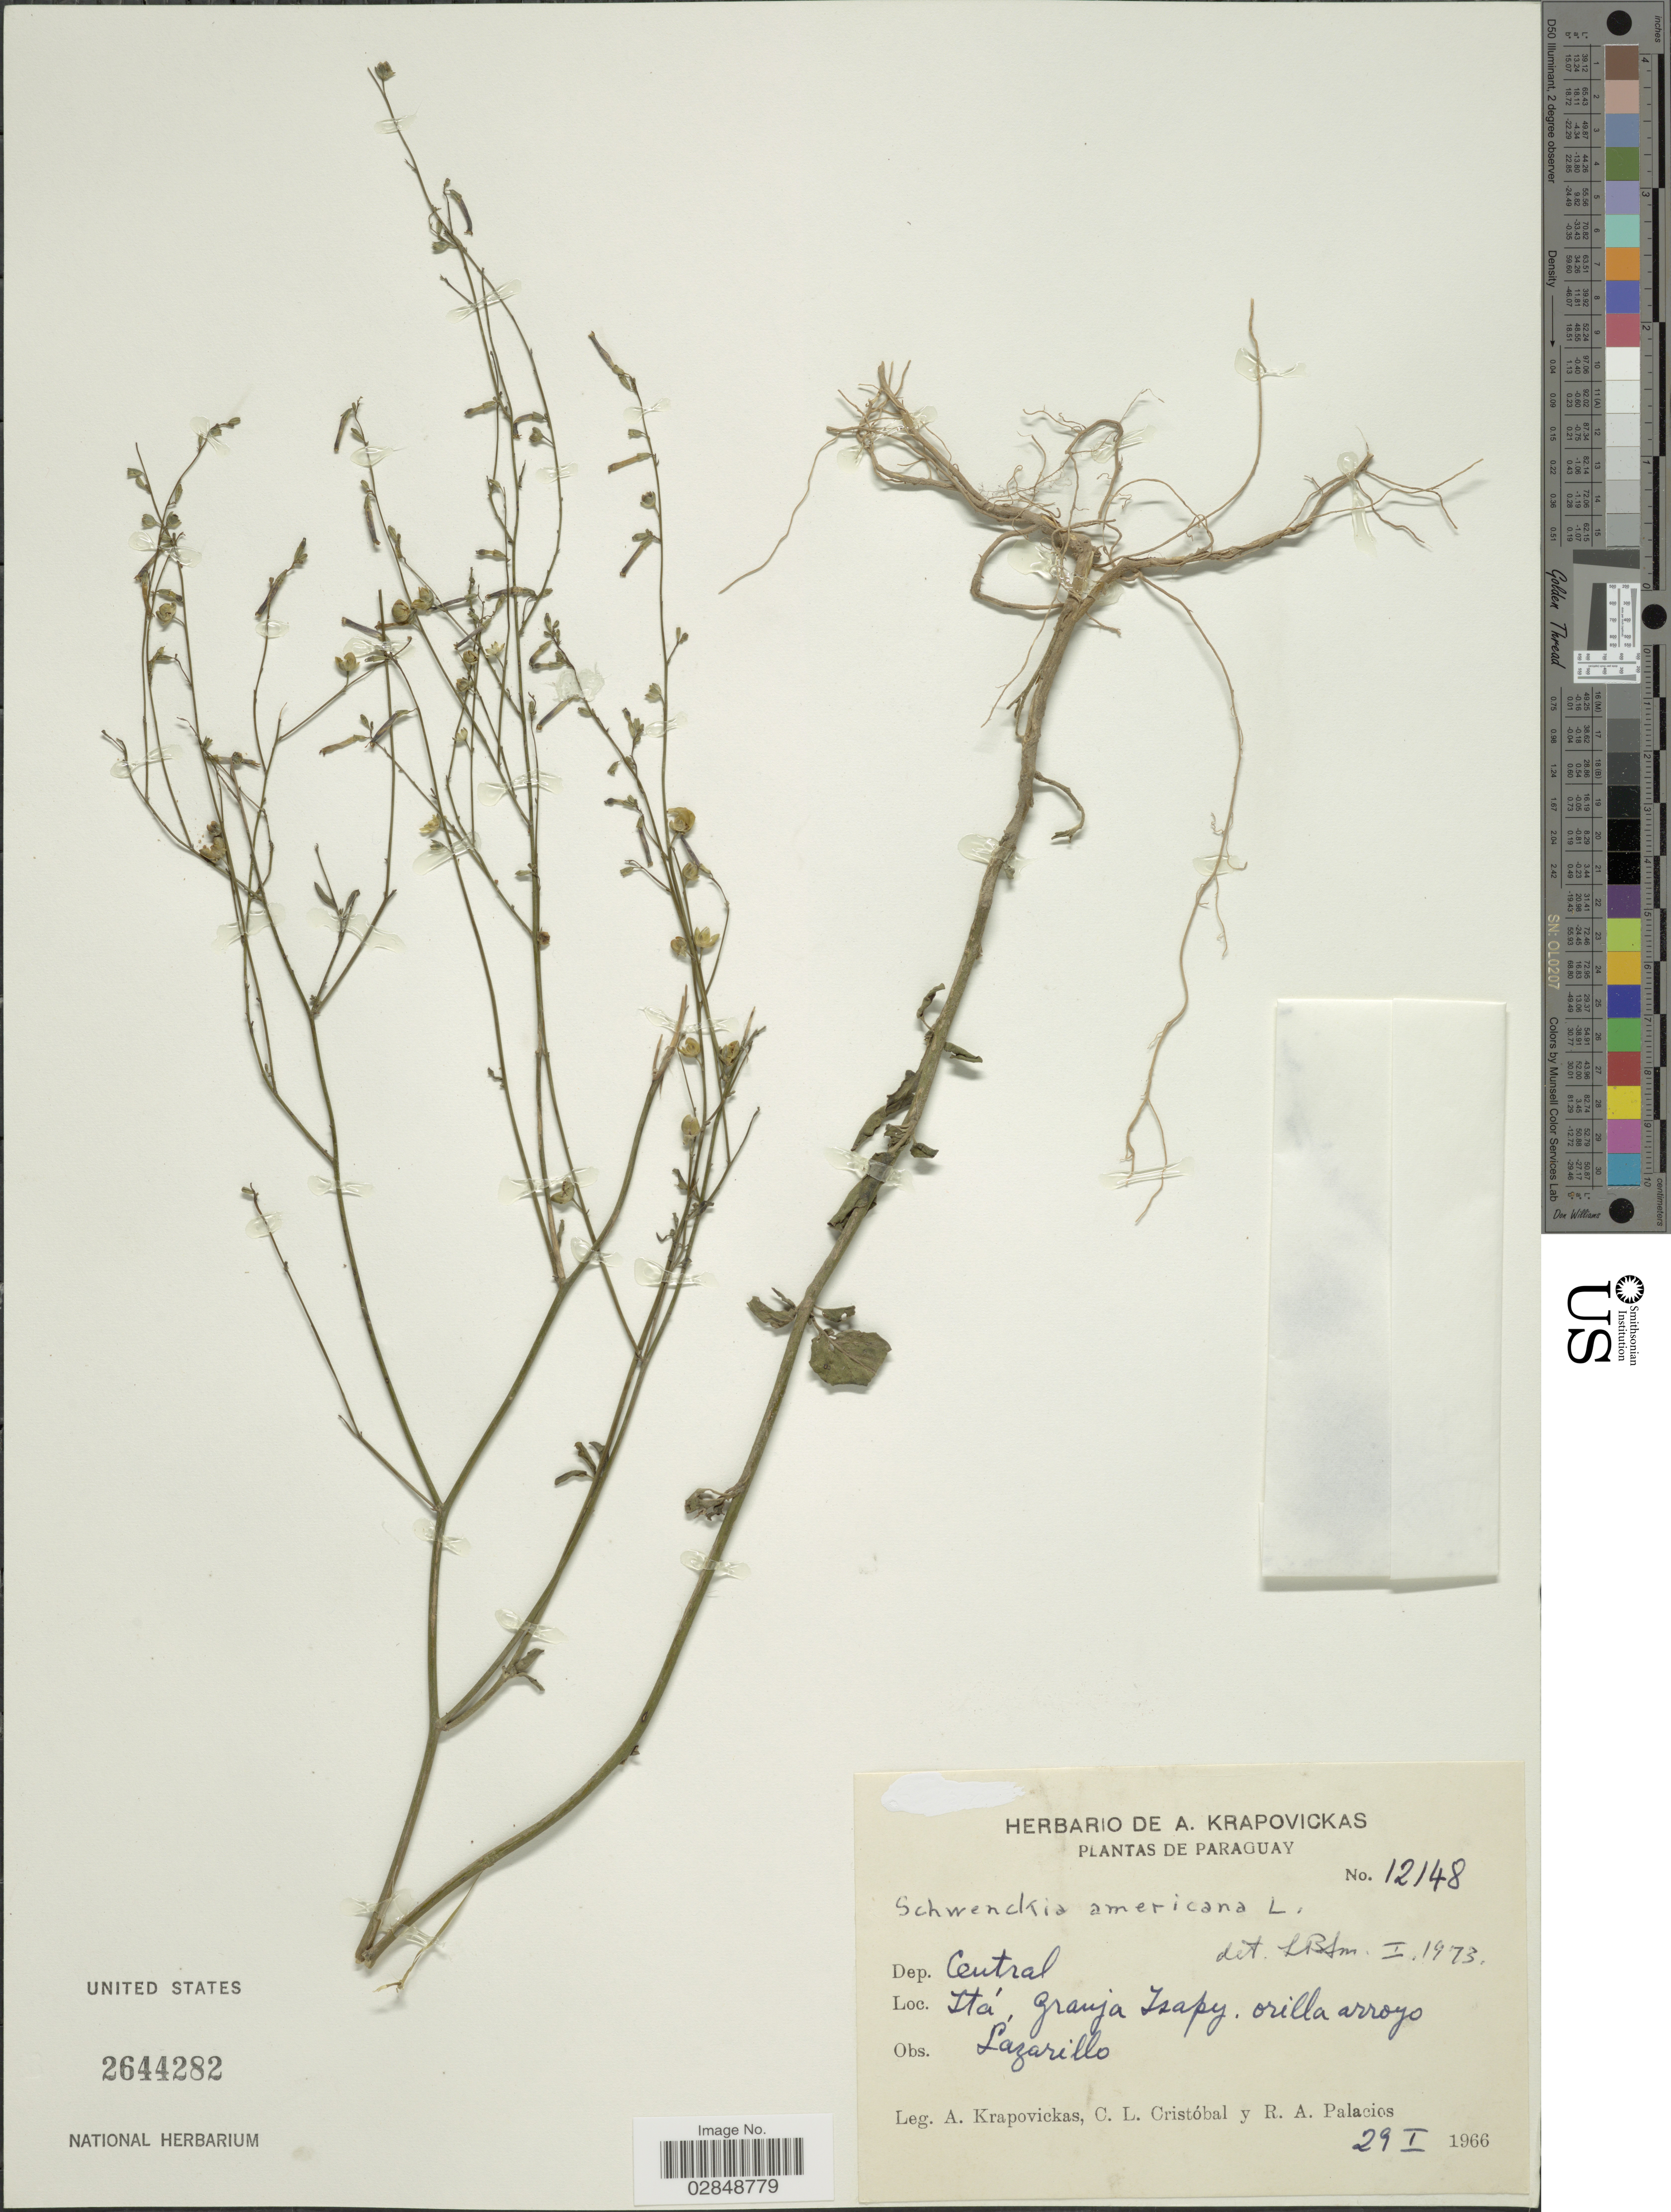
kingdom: Plantae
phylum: Tracheophyta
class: Magnoliopsida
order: Solanales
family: Solanaceae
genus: Schwenckia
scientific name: Schwenckia americana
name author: L.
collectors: A. Krapovickas, C. L. Cristóbal & R. Palacios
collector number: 12148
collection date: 1966-01-29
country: Paraguay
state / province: Central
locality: Dep. Central. Stá, Granja Isapy. orilla arroyo.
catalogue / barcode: US 2644282